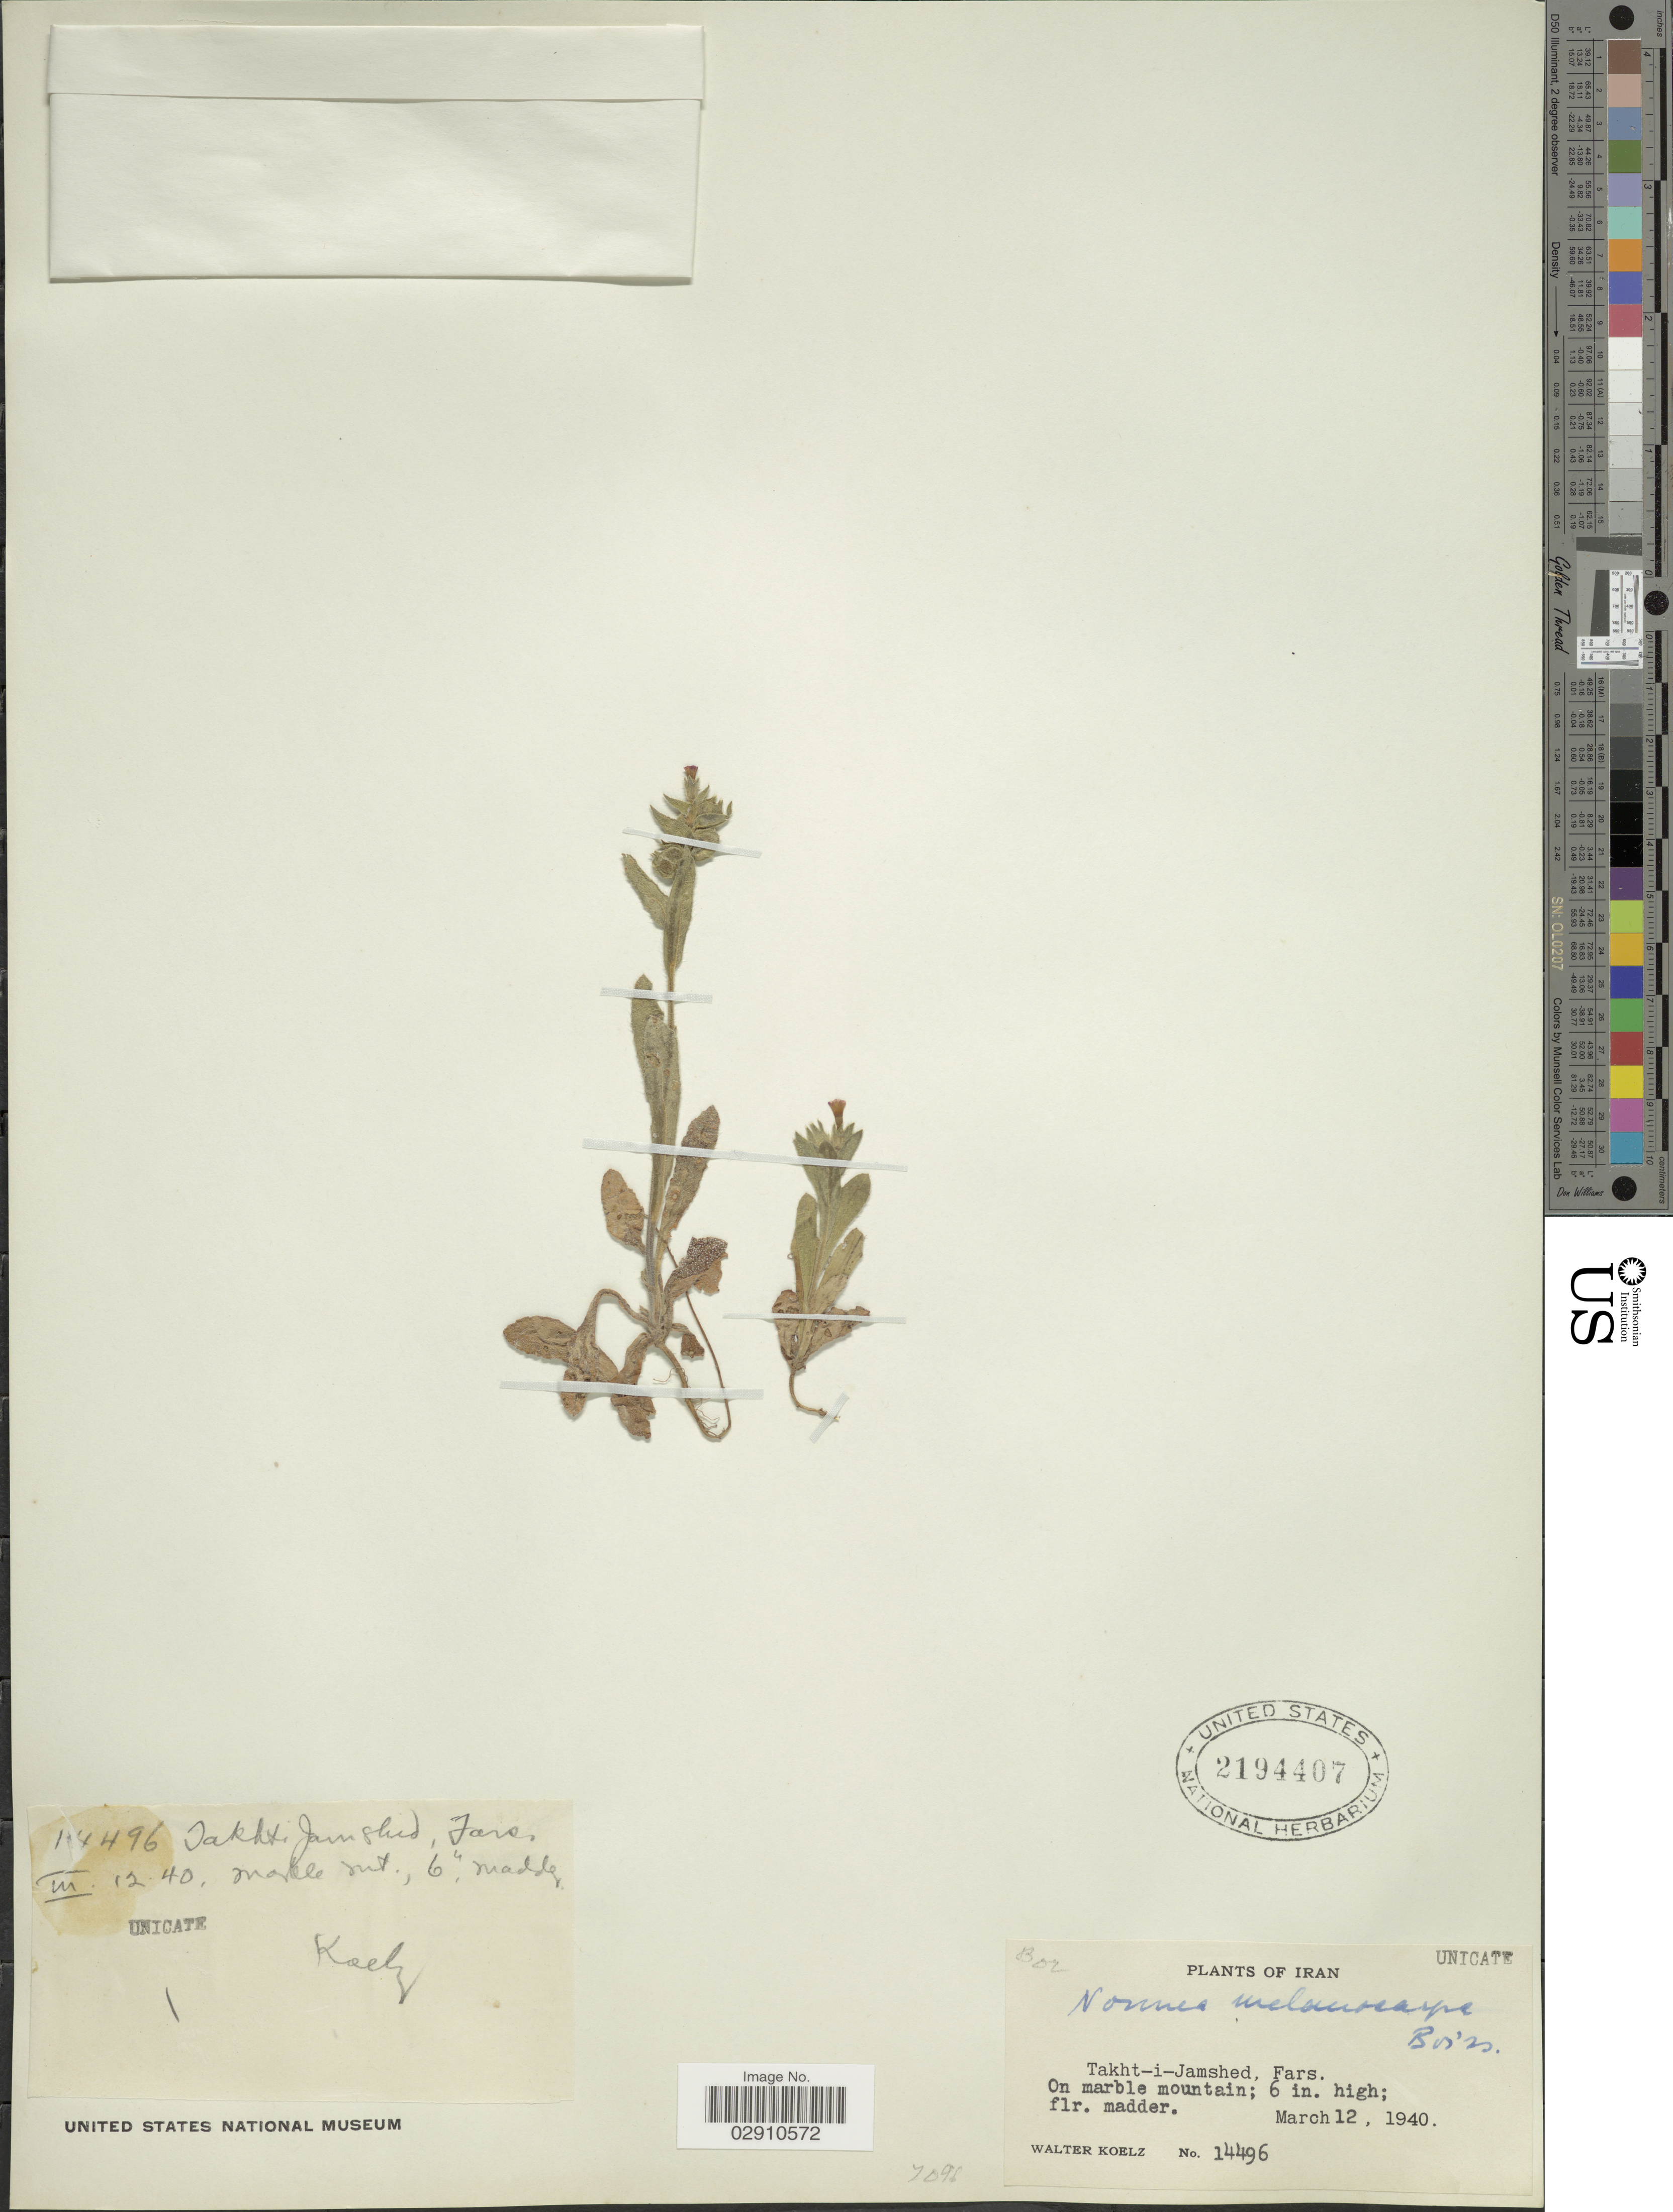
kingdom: Plantae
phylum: Tracheophyta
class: Magnoliopsida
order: Boraginales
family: Boraginaceae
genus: Nonea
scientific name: Nonea melanocarpa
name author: Boiss.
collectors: W. N. Koelz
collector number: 14496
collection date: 1940-03-12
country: Iran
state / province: Fars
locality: Takht-i-Jamshed, Fars.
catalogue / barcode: US 2194407